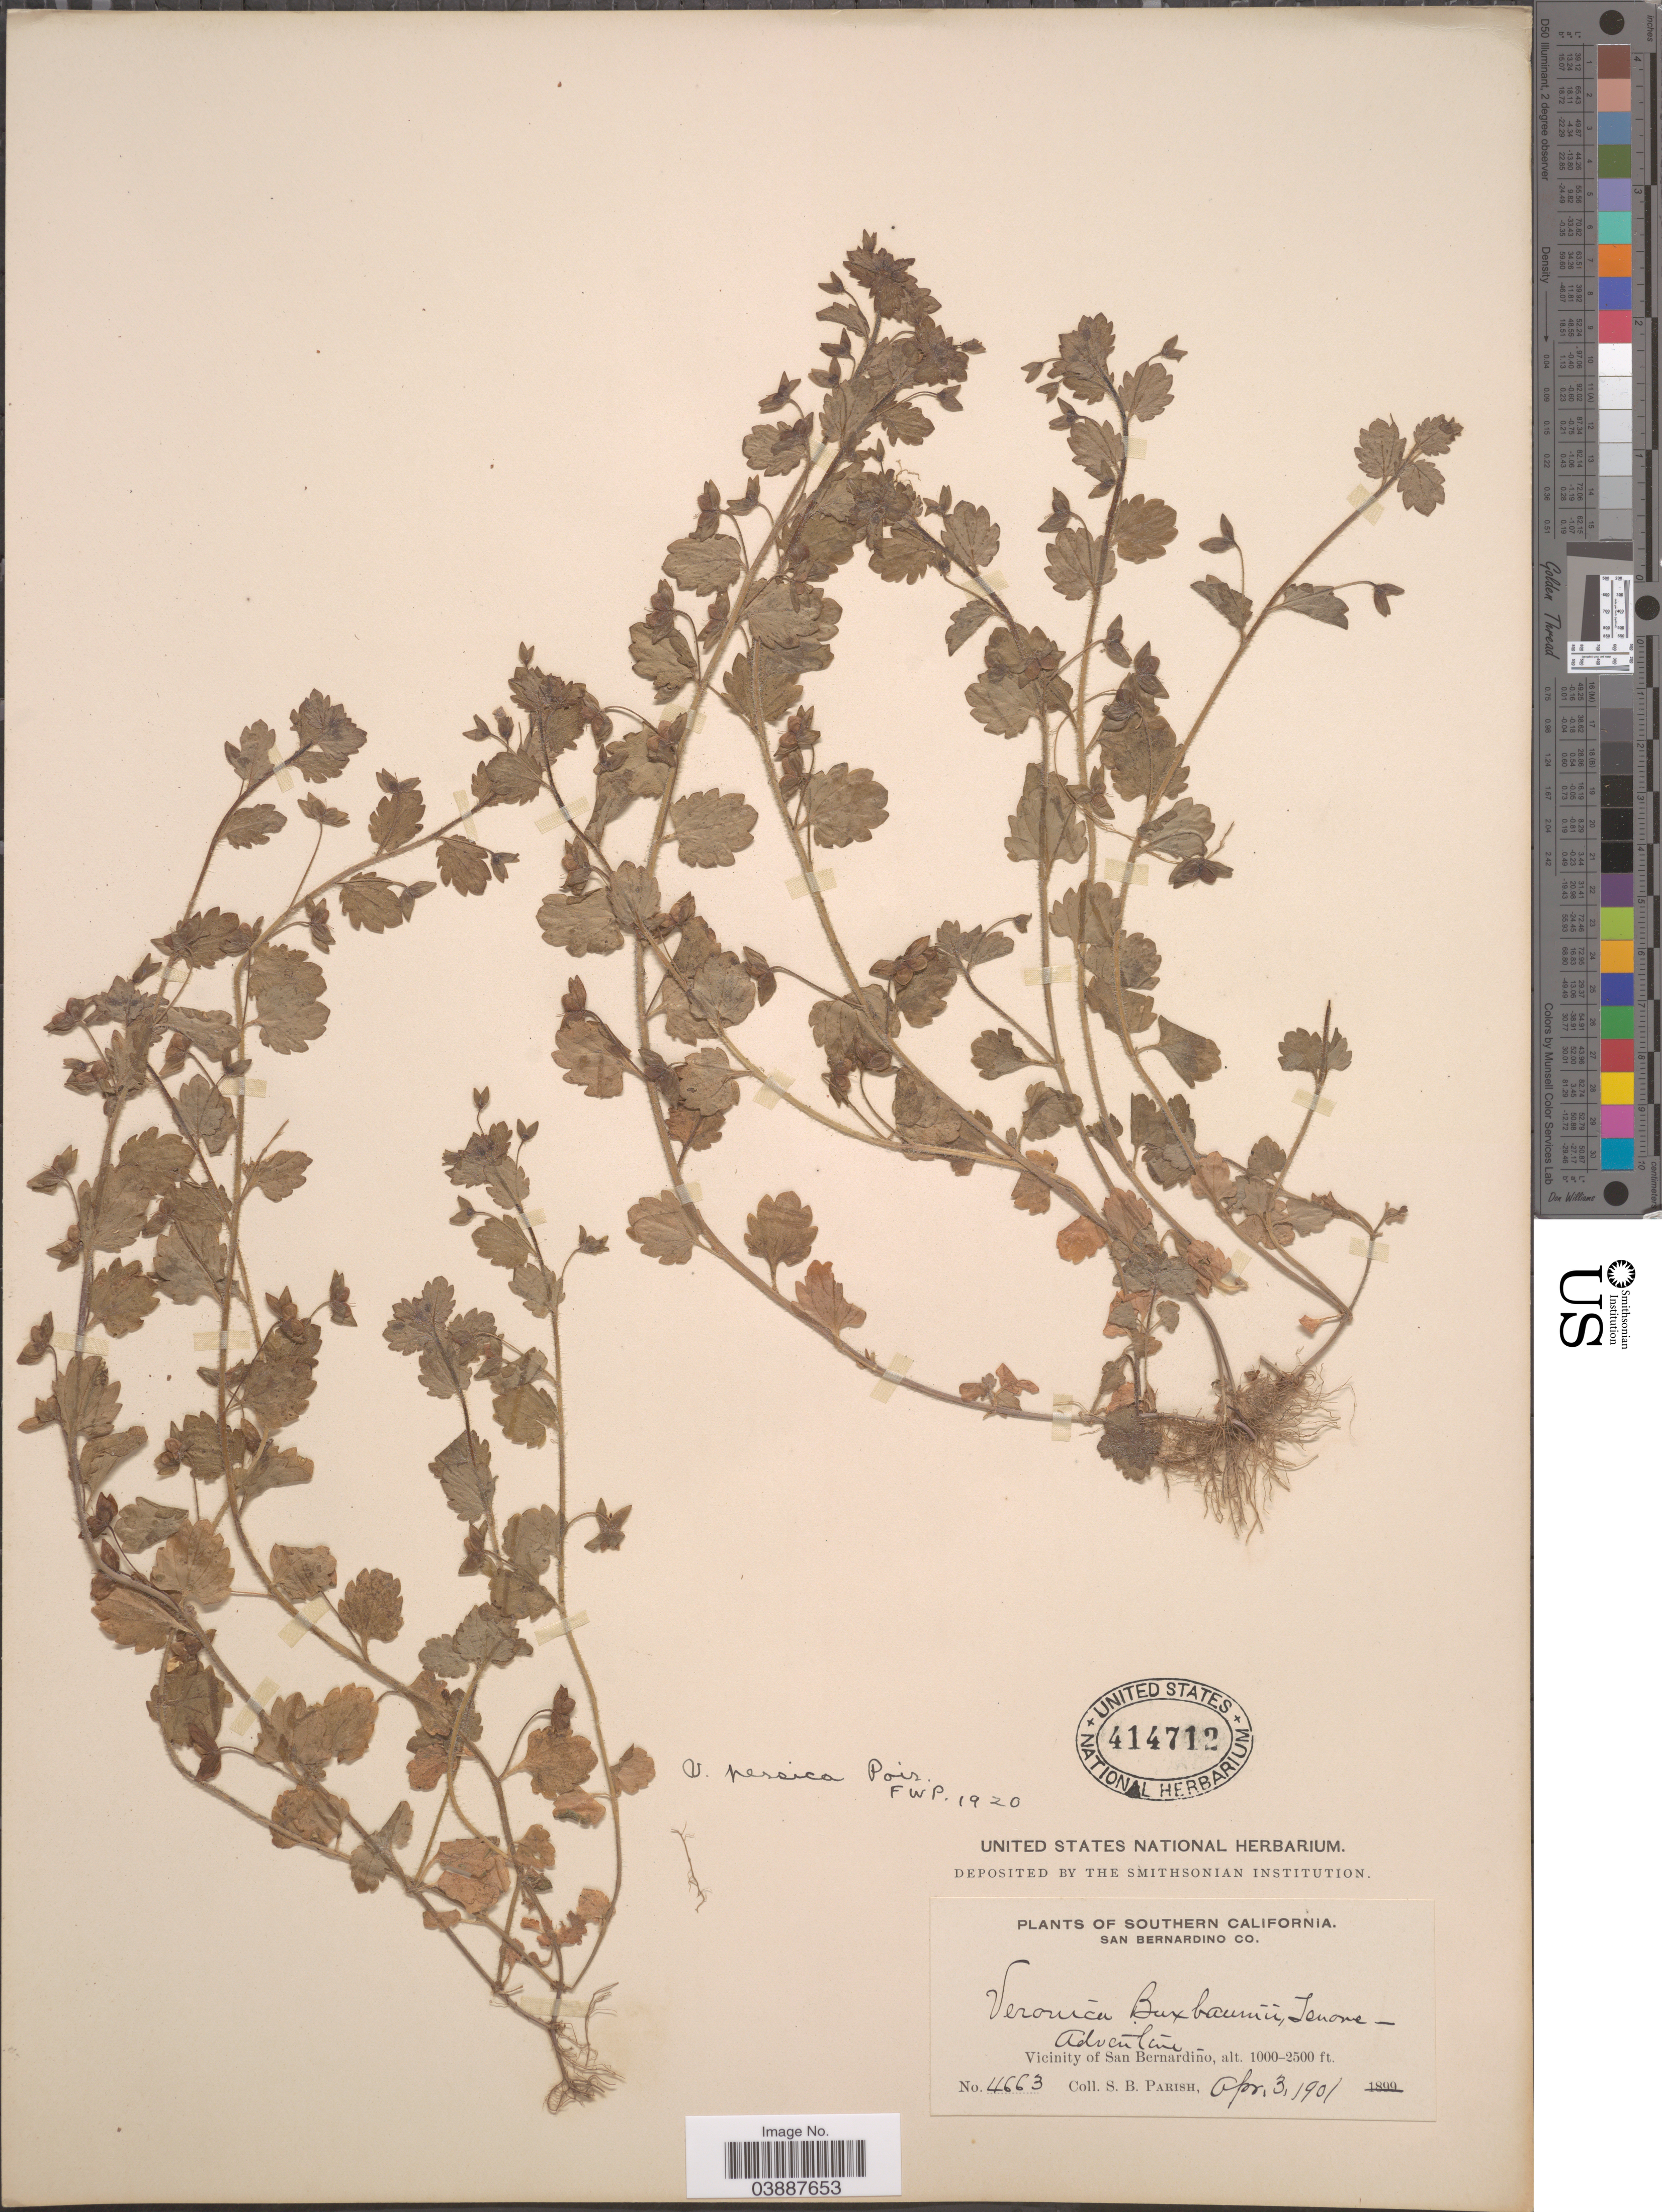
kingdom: Plantae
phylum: Tracheophyta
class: Magnoliopsida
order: Lamiales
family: Plantaginaceae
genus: Veronica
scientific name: Veronica persica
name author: Poir.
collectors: S. B. Parish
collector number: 4663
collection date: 1901-04-03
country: United States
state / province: California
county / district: San Bernardino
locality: Southern California. San Bernardino Co. Vicinity of San Bernardino.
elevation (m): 305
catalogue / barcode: US 414712